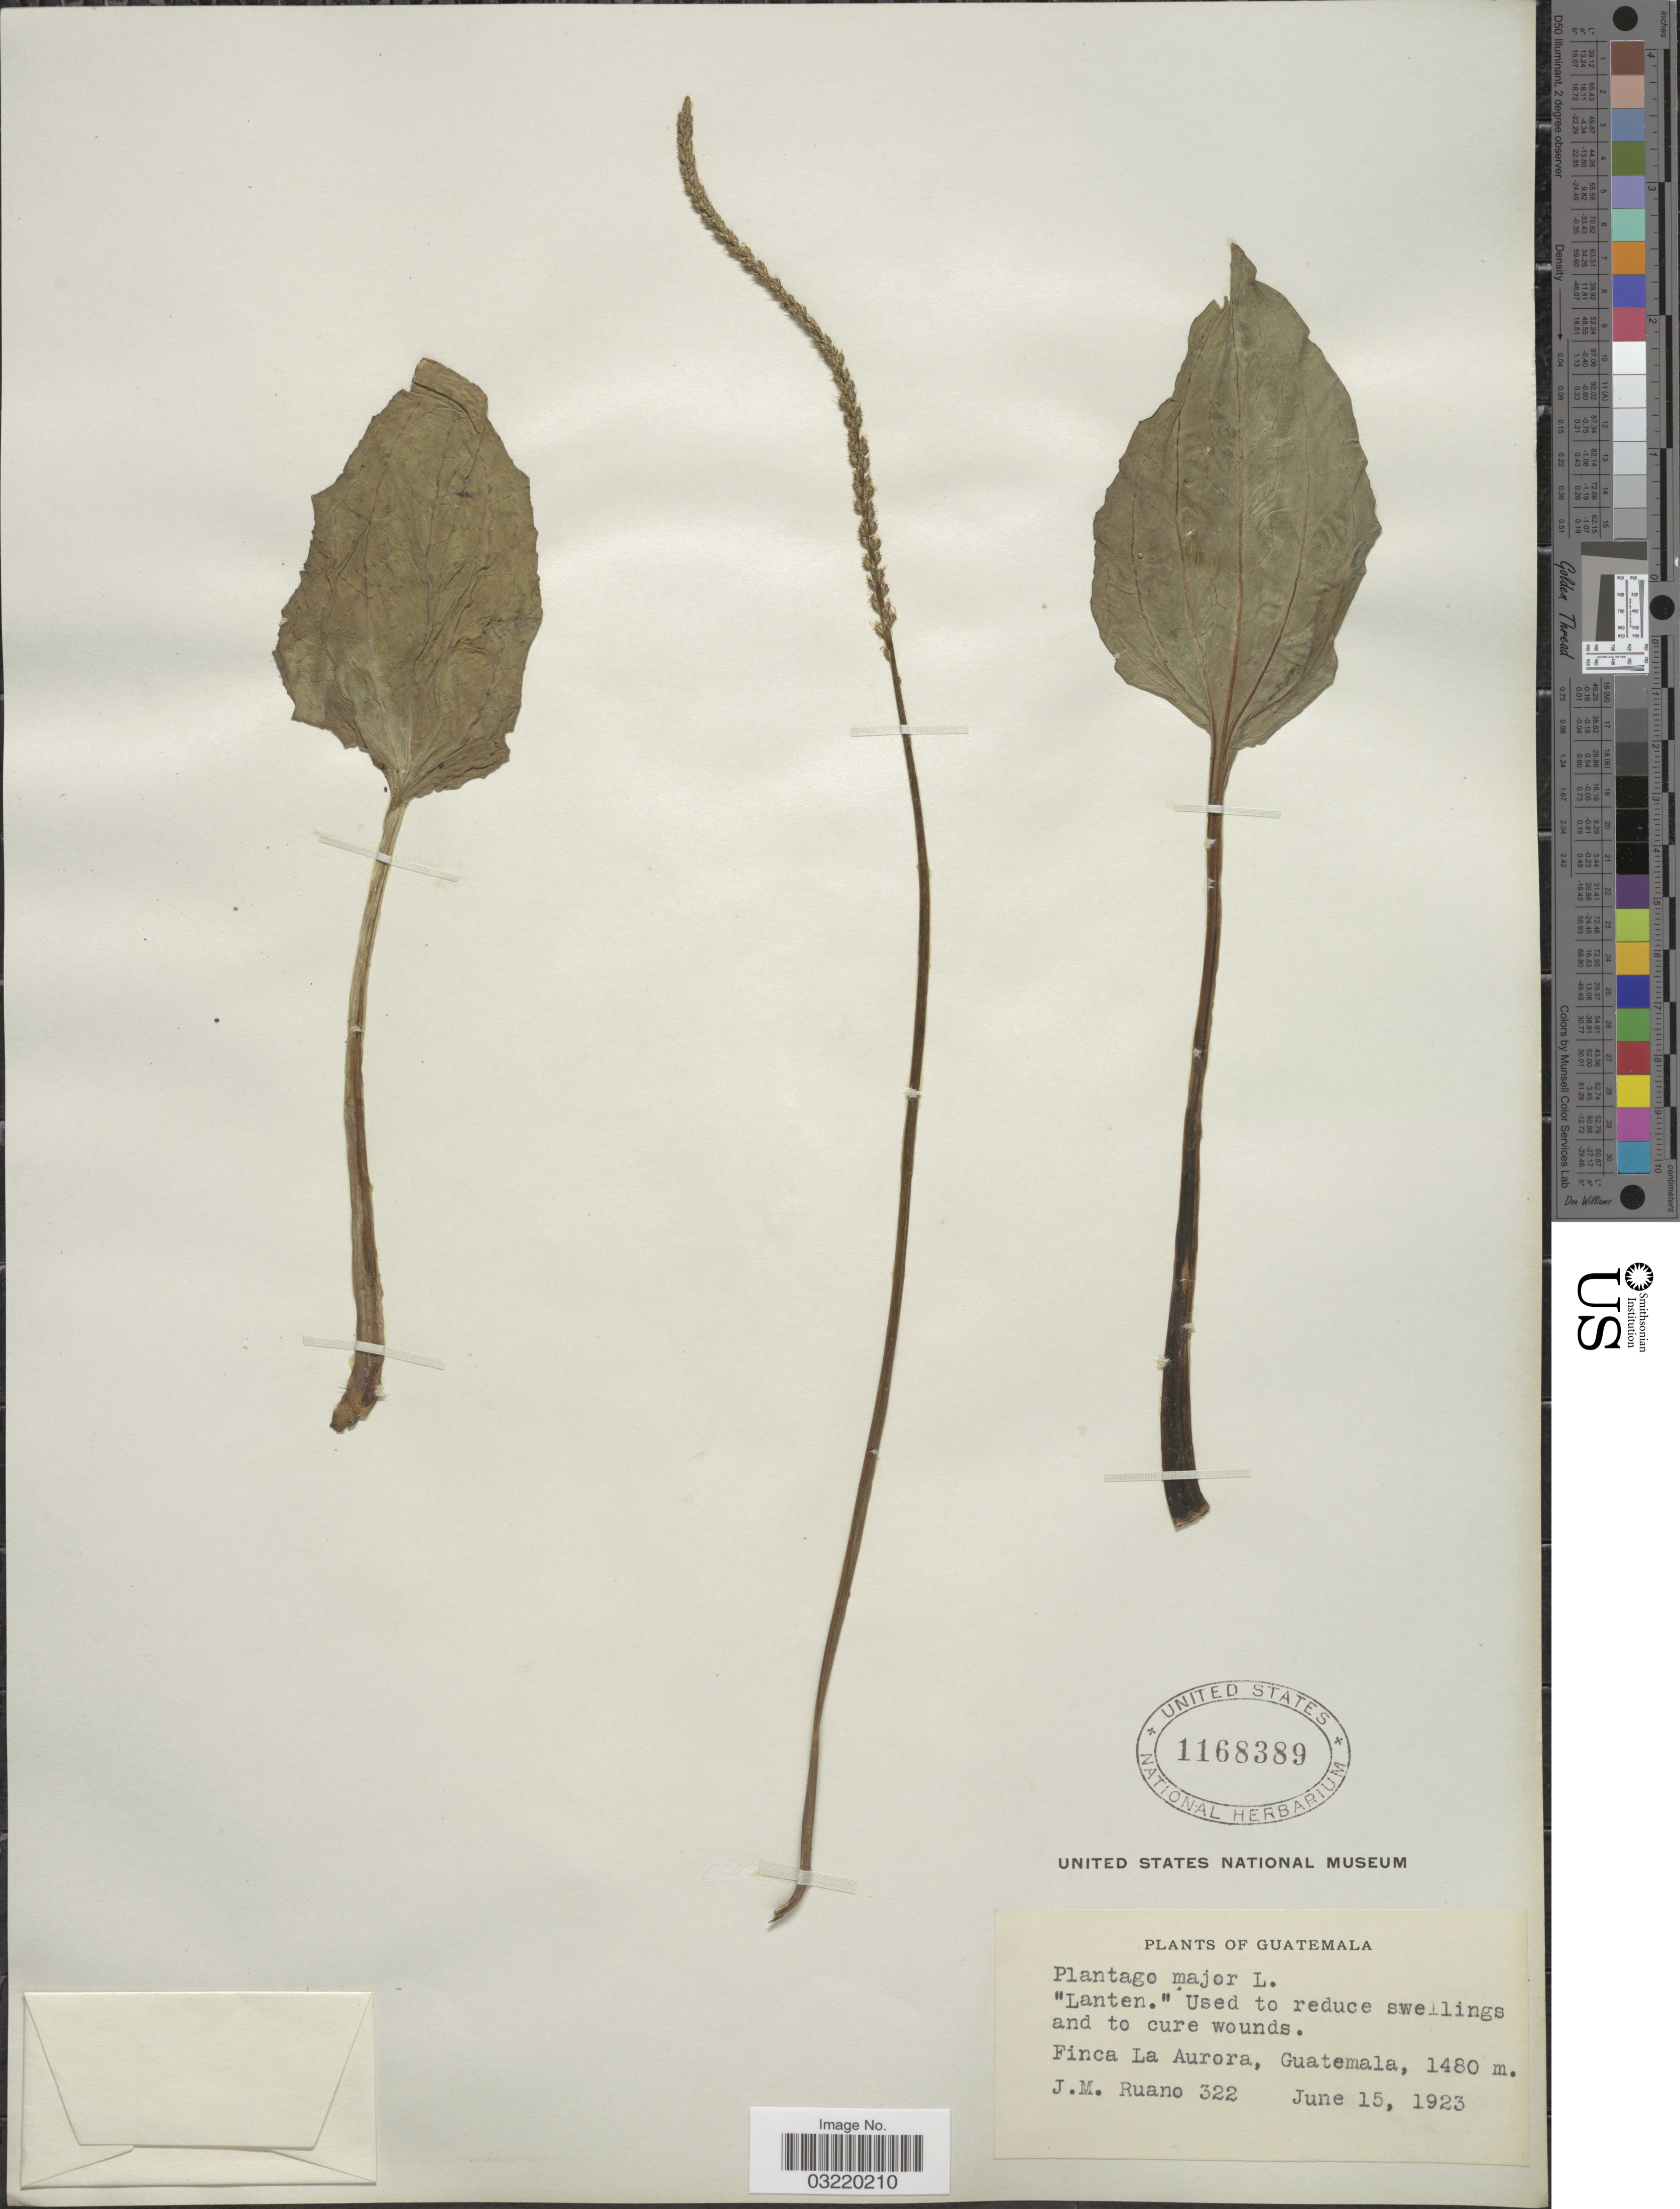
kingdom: Plantae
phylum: Tracheophyta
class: Magnoliopsida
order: Lamiales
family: Plantaginaceae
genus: Plantago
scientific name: Plantago major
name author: L.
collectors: J. Morales R.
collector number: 322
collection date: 1923-06-15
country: Guatemala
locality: Finca La Aurora.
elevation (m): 1480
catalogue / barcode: US 1168389